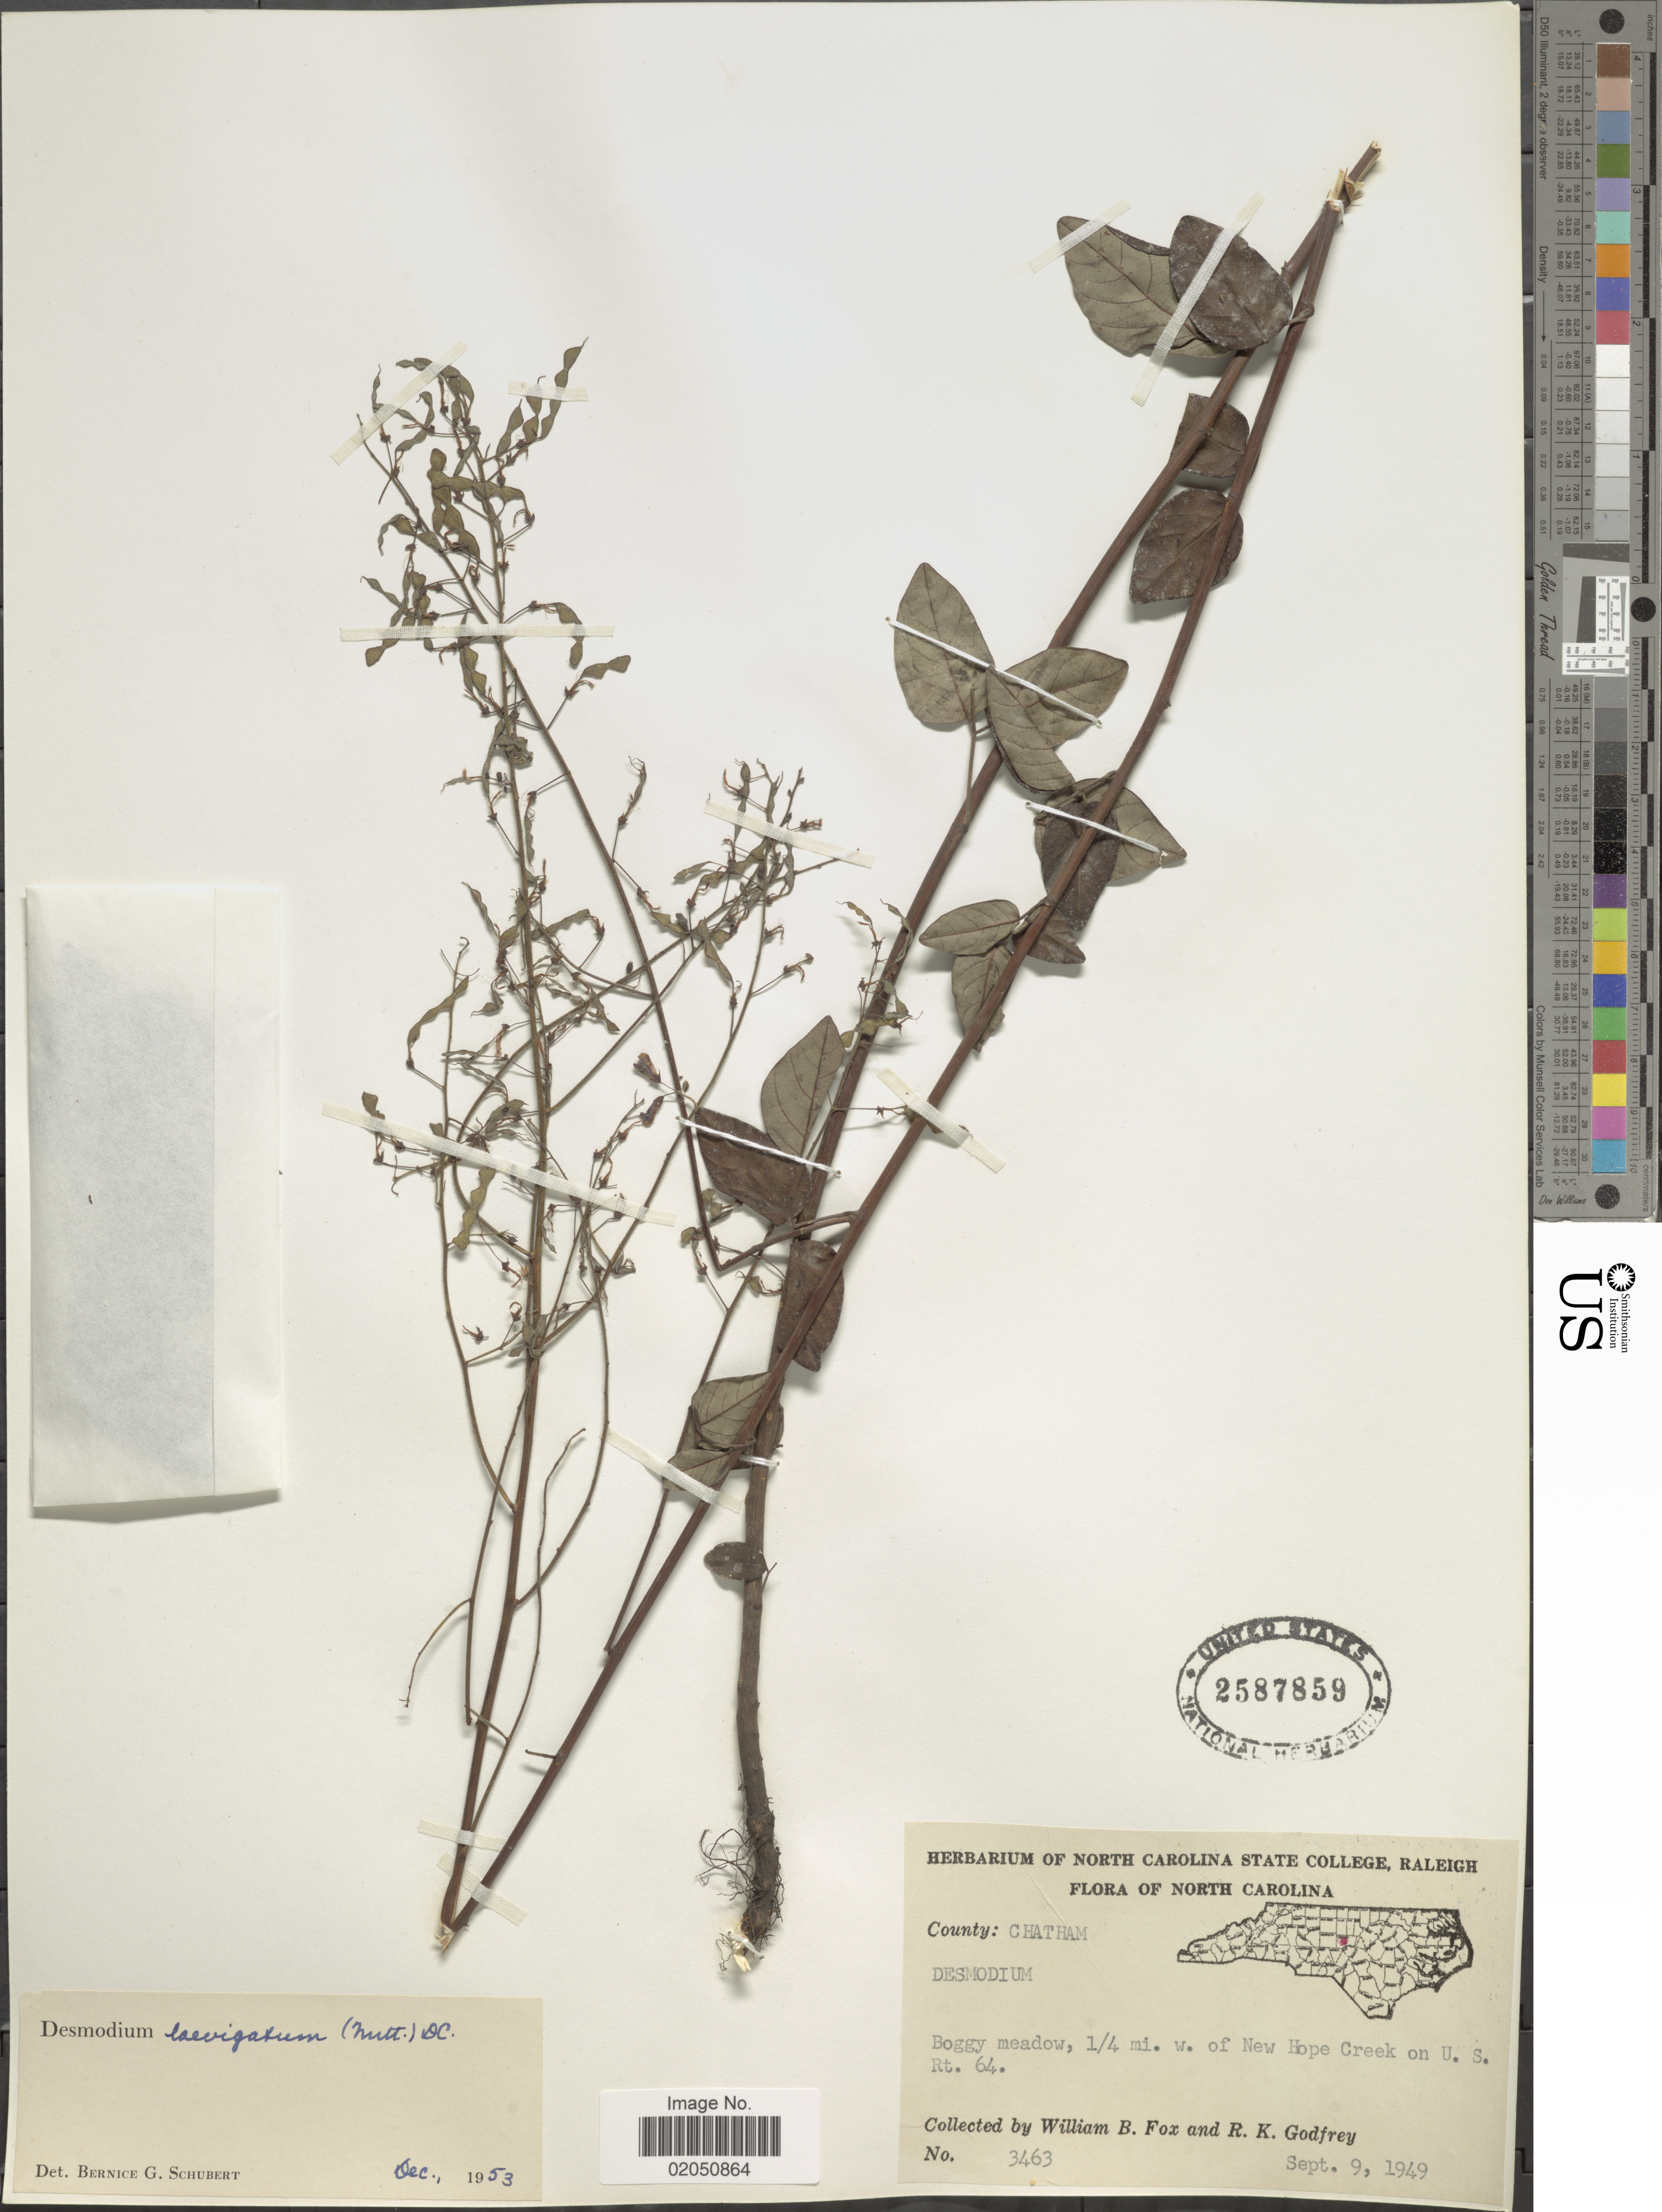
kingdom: Plantae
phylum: Tracheophyta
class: Magnoliopsida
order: Fabales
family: Fabaceae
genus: Desmodium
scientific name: Desmodium laevigatum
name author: (Nutt.) DC.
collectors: W. B. Fox & R. K. Godfrey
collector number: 3463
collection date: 1949-09-09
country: United States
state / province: North Carolina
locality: County: Chatham, Boggy meadow, ¼ mi. w. of New Hope Creek on U.S. Rt. 64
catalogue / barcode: US 2587859